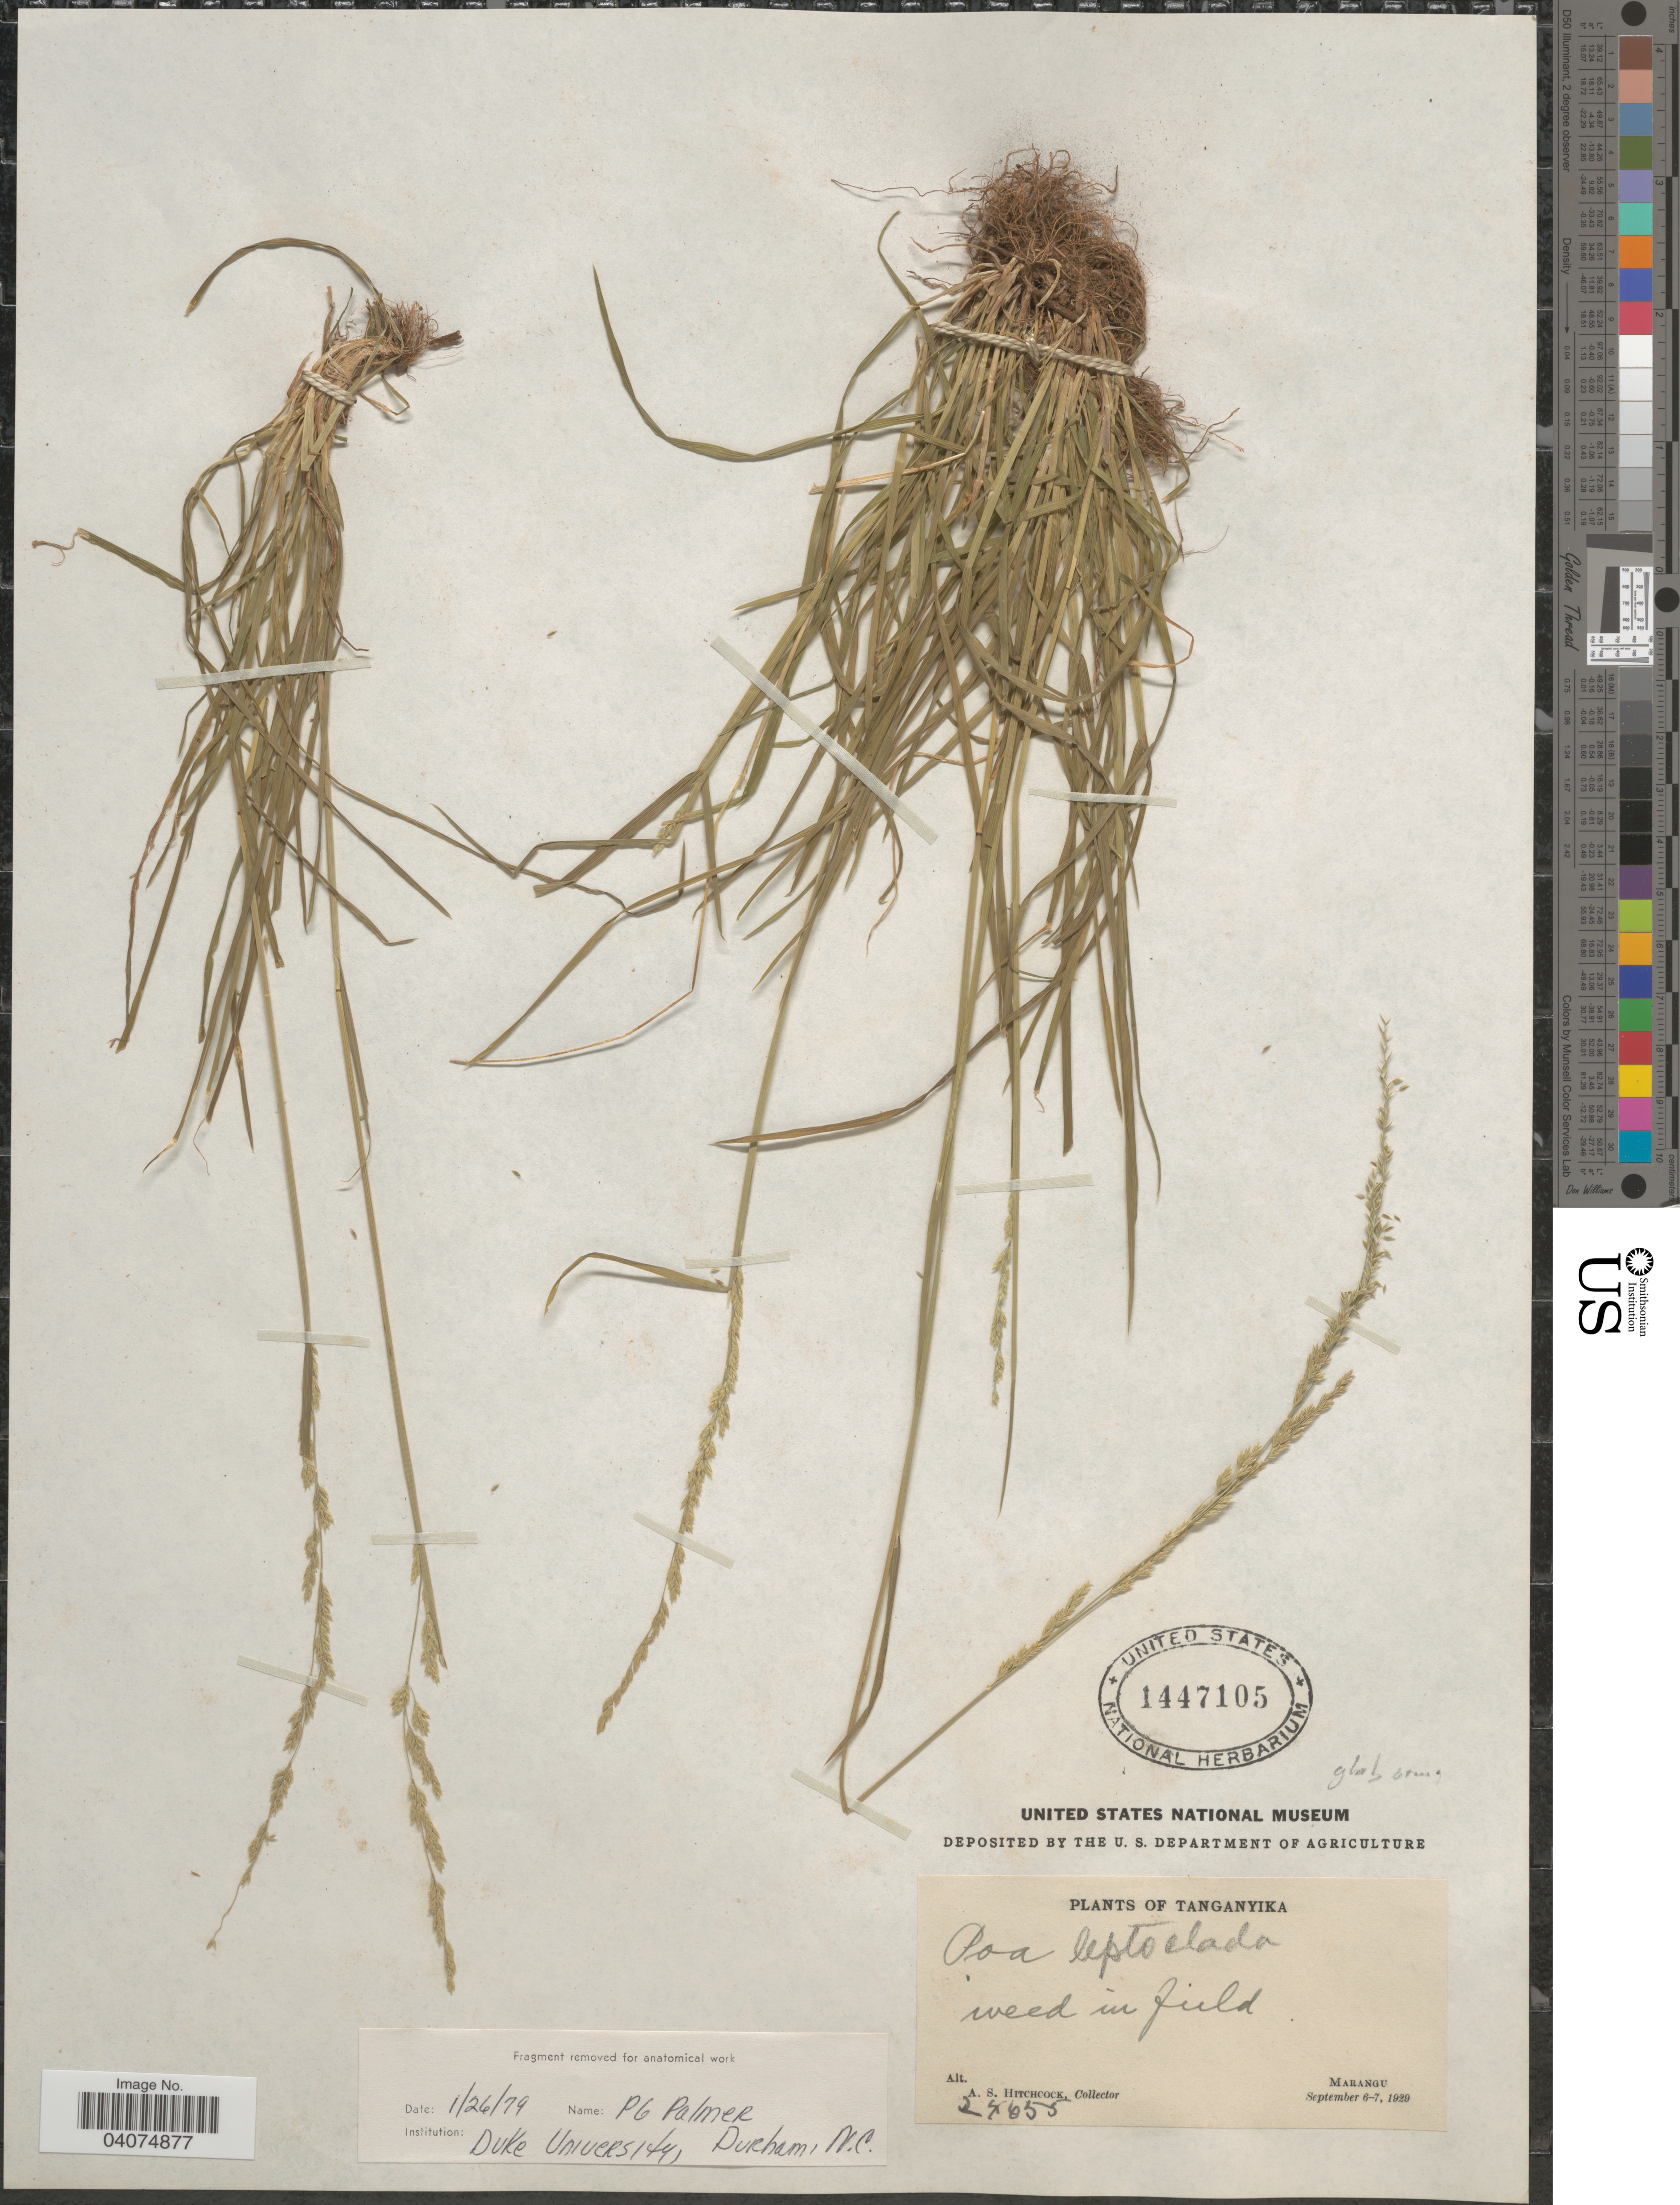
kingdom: Plantae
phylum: Tracheophyta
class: Liliopsida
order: Poales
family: Poaceae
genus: Poa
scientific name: Poa leptoclada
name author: Hochst. ex A. Rich.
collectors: A. S. Hitchcock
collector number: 24655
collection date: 1929-09-06/1929-09-07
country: Tanzania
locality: Tanganyika. Marangu.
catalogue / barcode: US 1447105